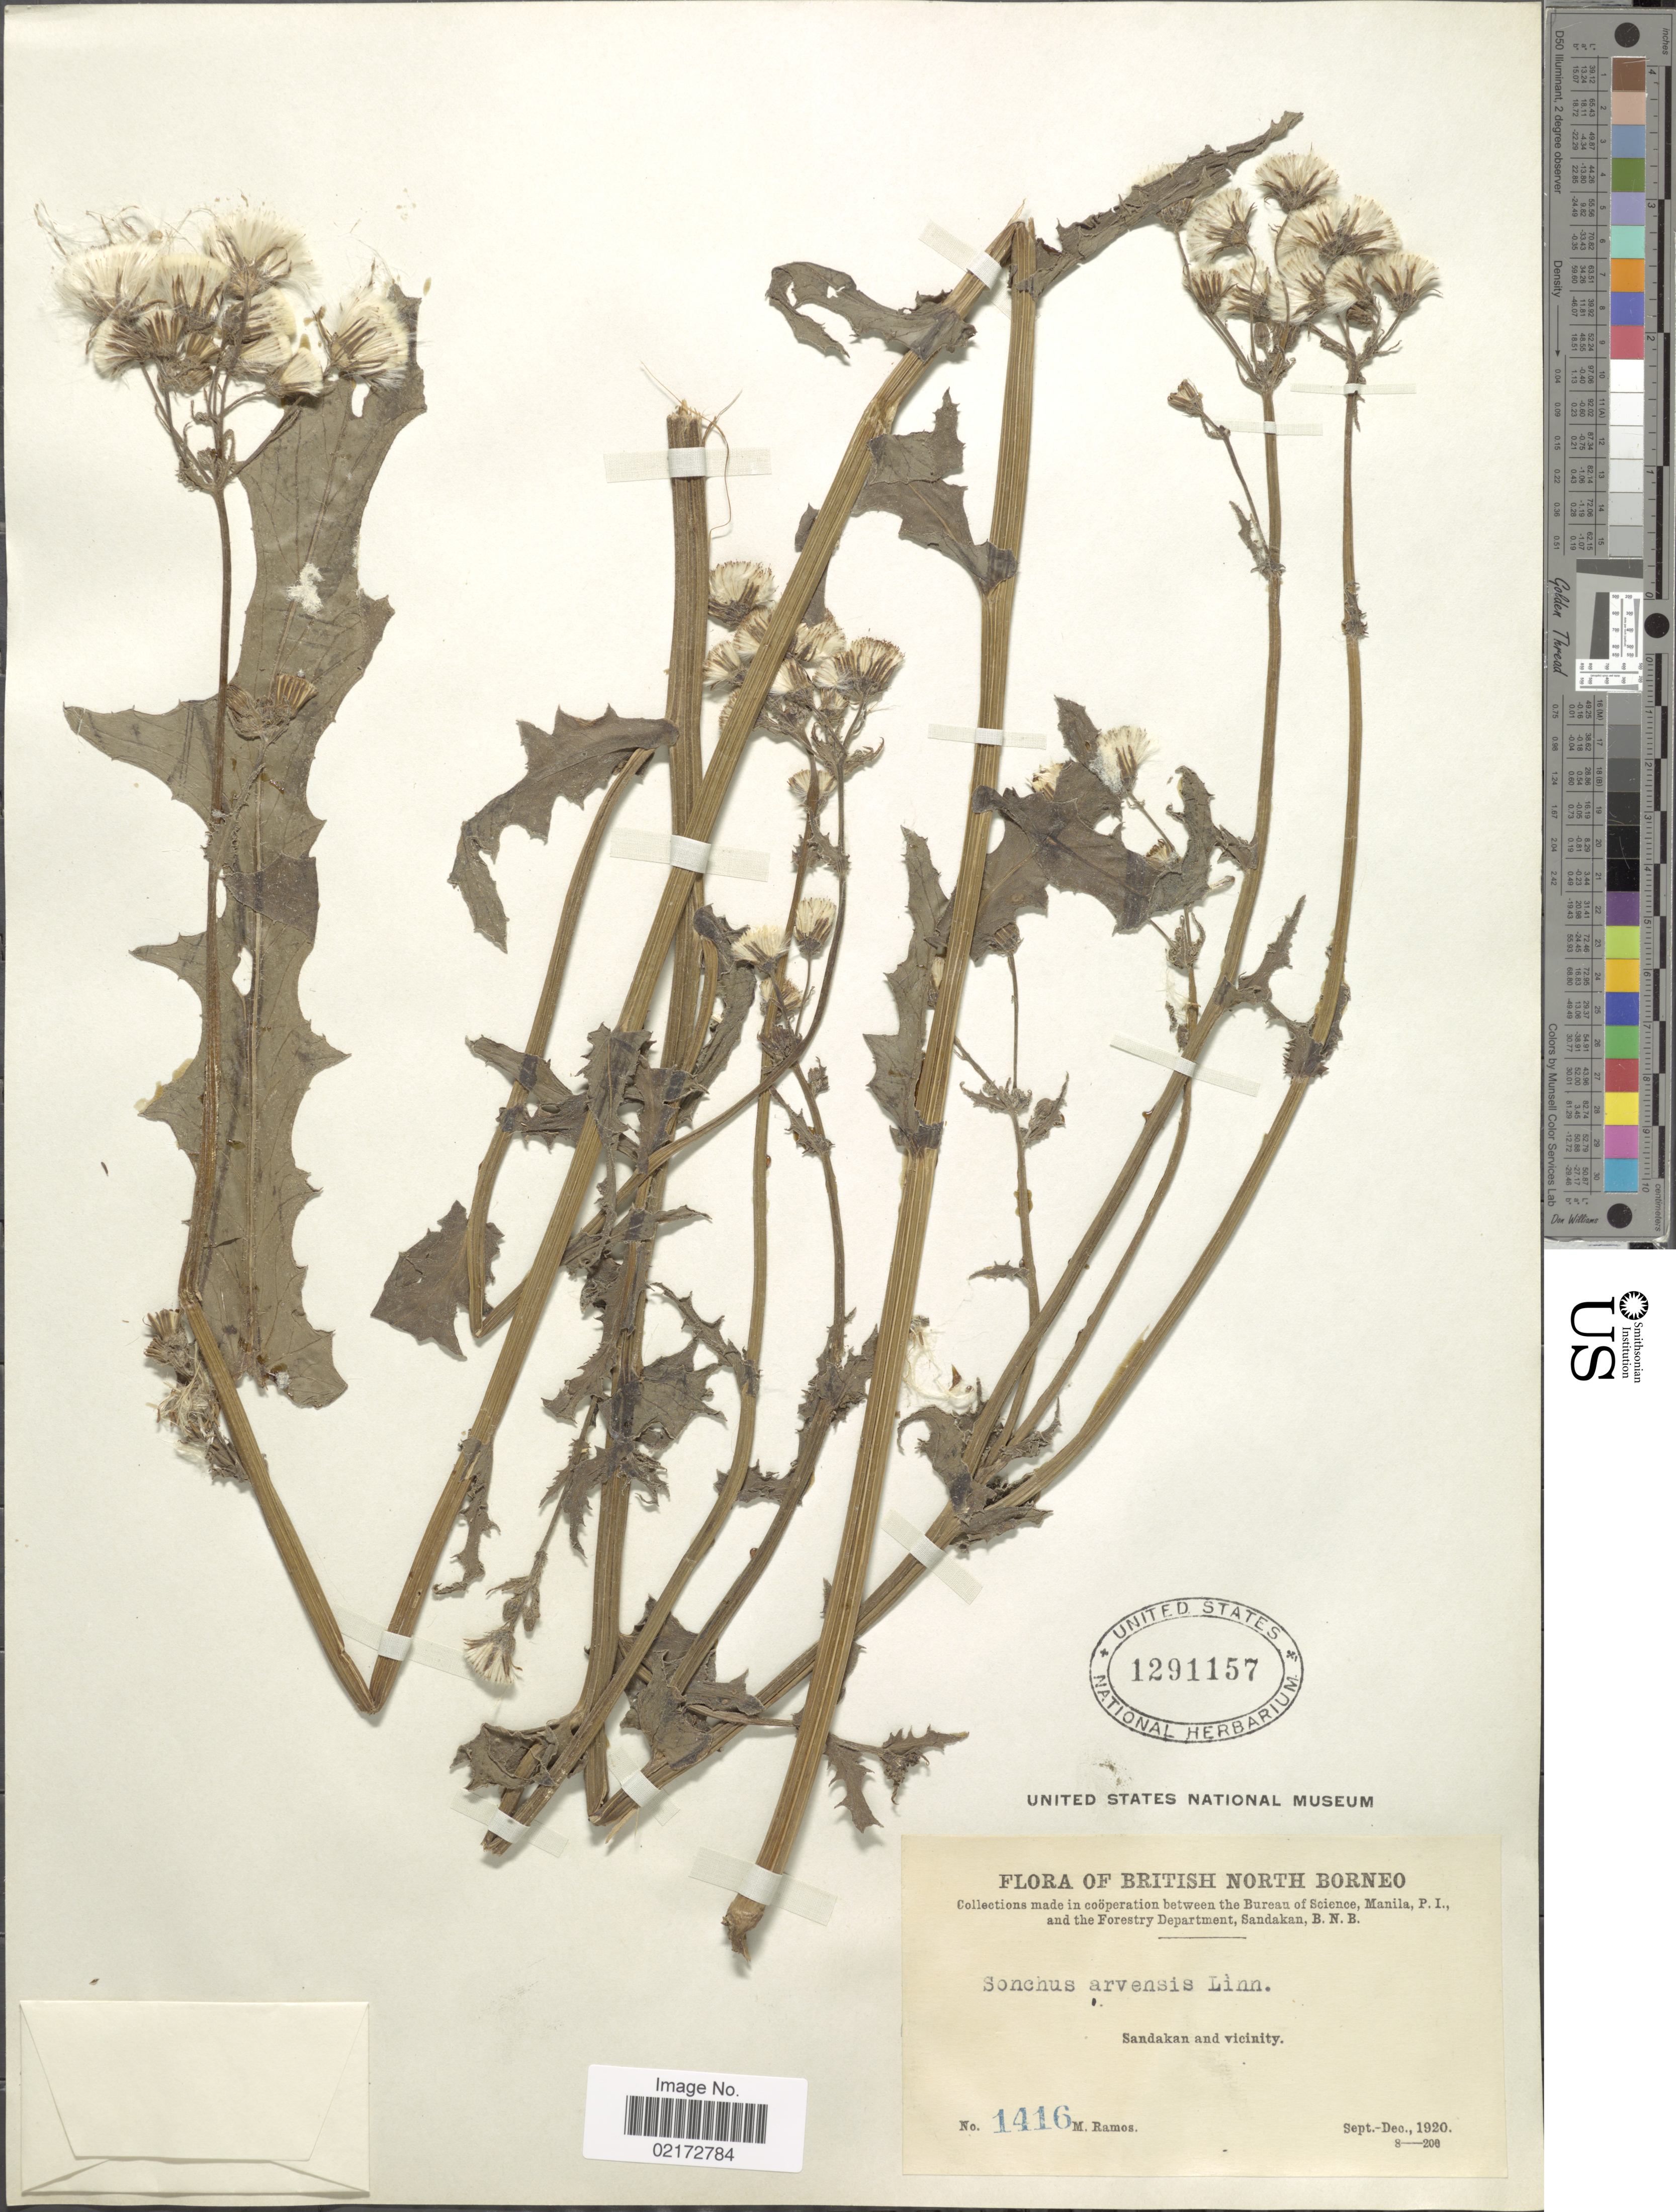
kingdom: Plantae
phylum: Tracheophyta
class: Magnoliopsida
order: Asterales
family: Asteraceae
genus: Sonchus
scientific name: Sonchus arvensis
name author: L.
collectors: M. Ramos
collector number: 1416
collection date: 1920-09/1920-12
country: Malaysia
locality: British North Borneo. Sandakan and vicinity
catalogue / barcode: US 1291157